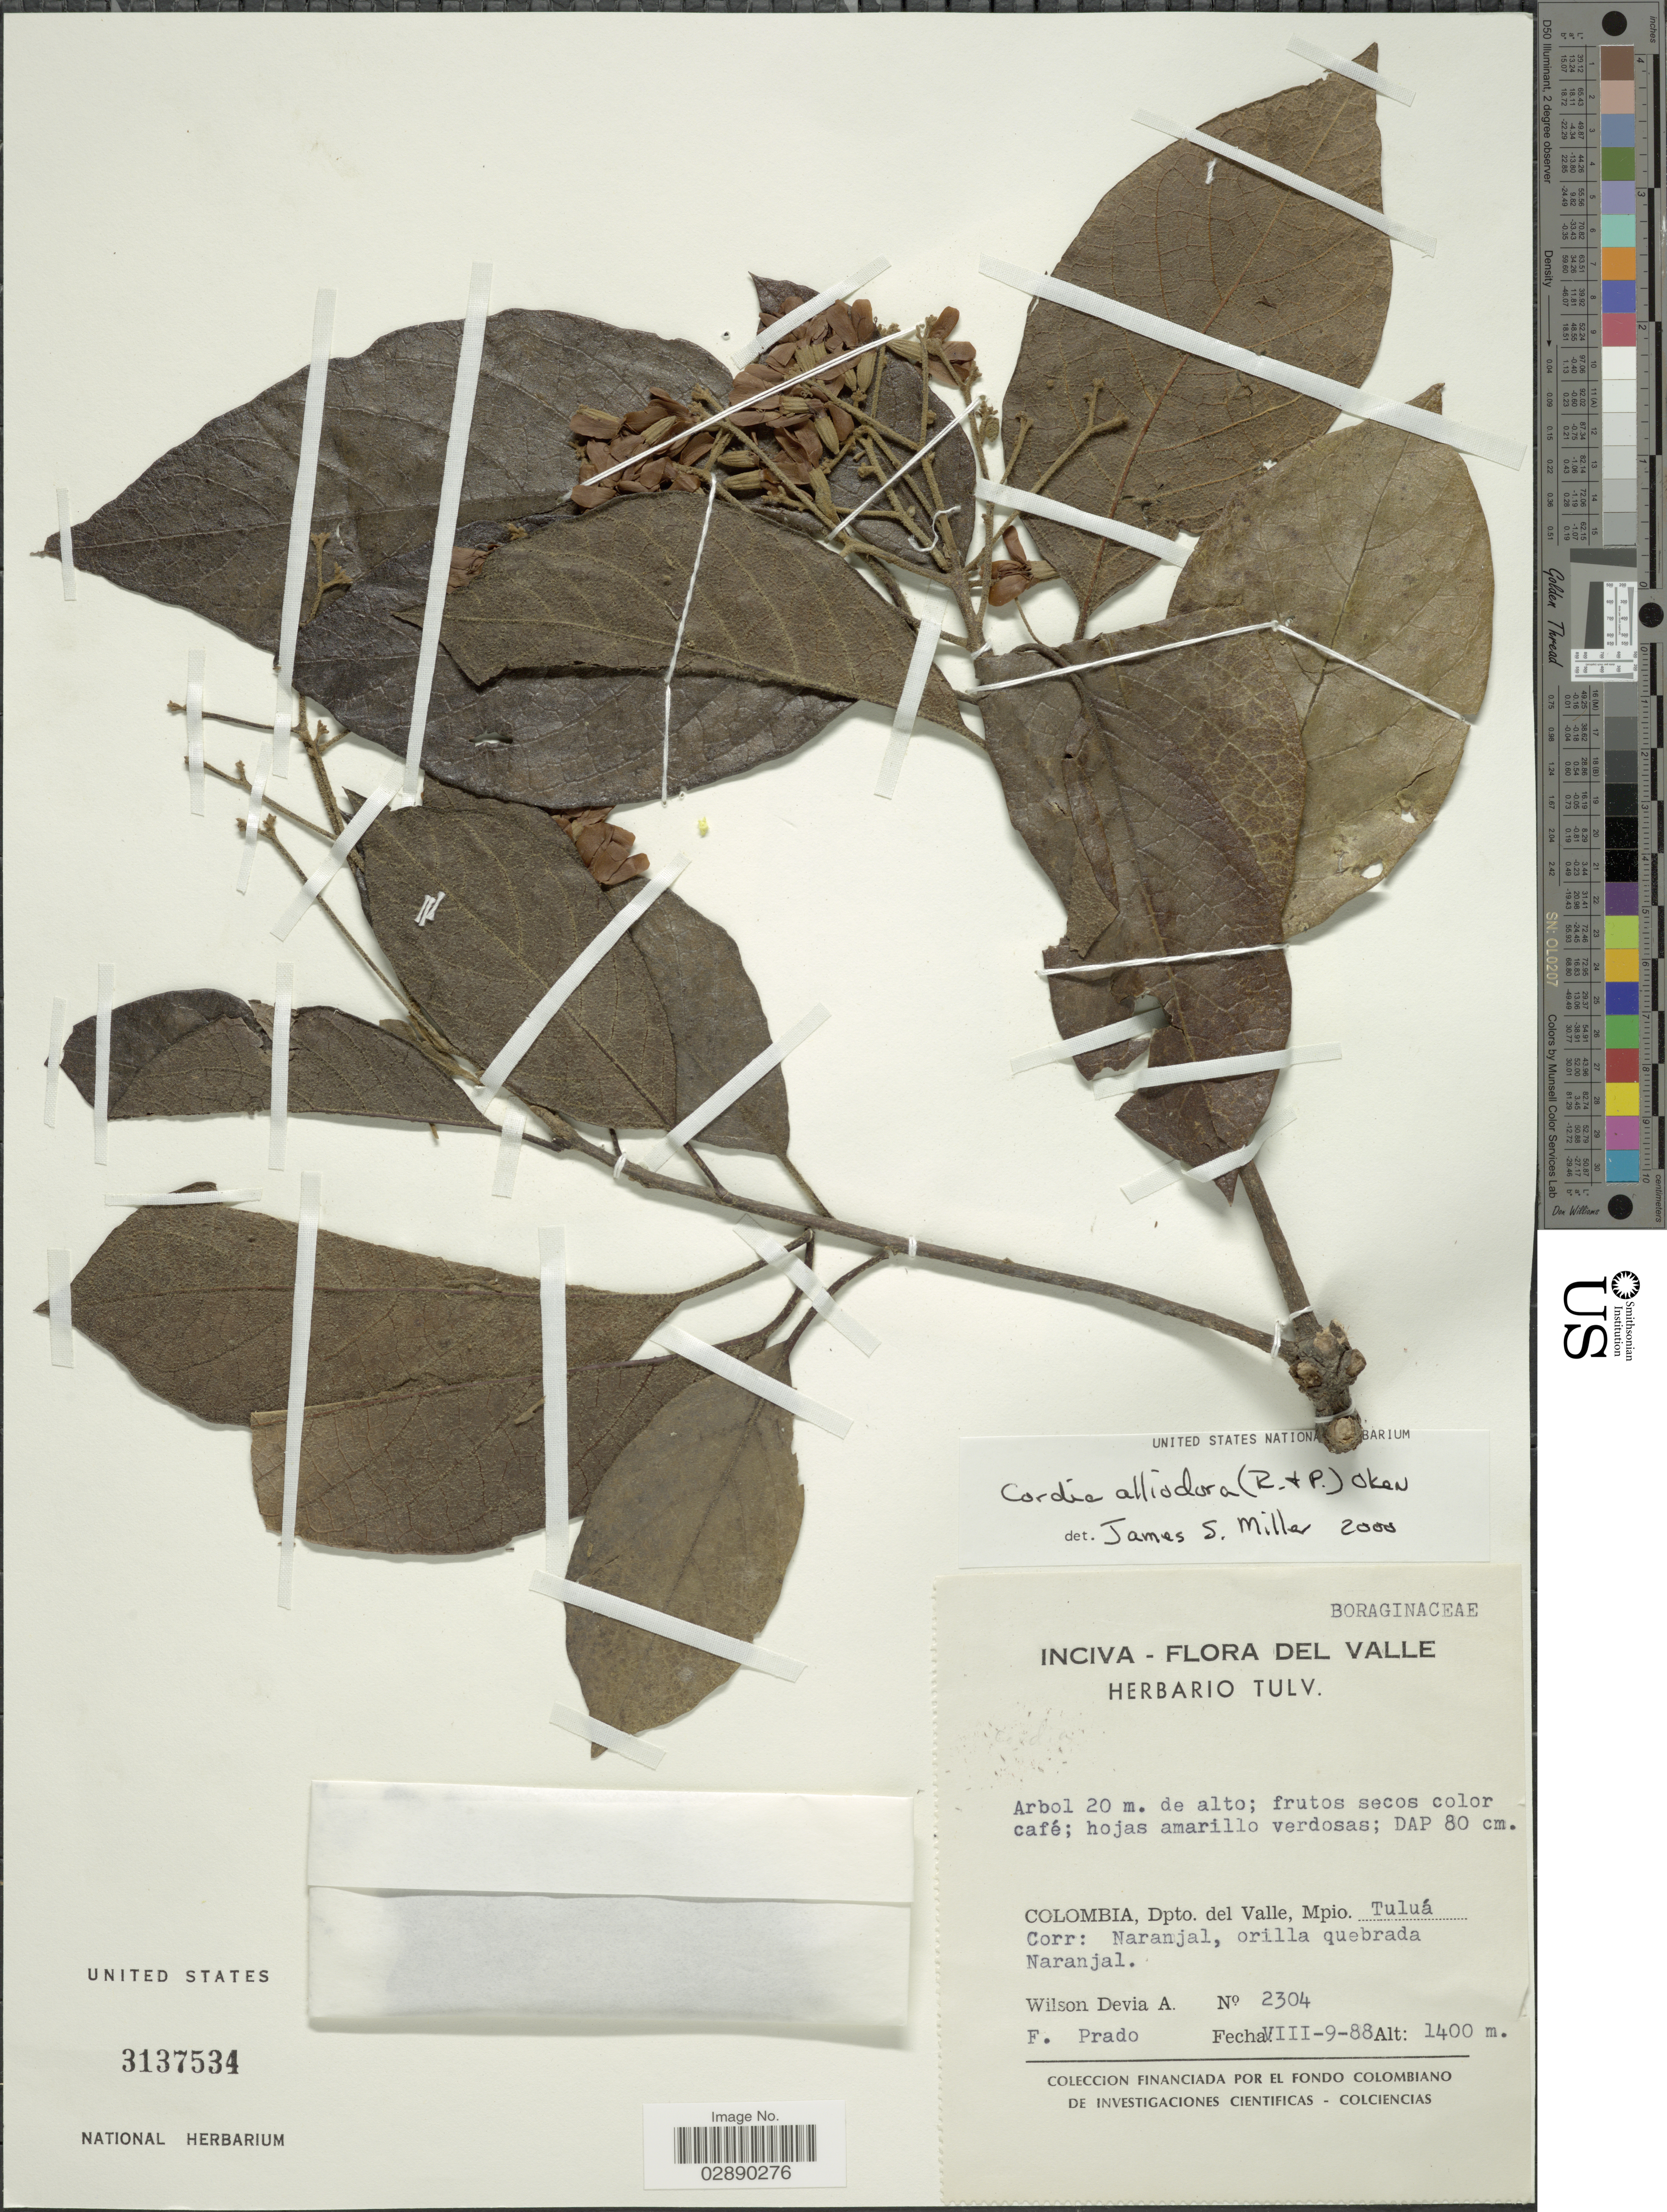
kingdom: Plantae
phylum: Tracheophyta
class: Magnoliopsida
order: Boraginales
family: Cordiaceae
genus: Cordia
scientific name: Cordia alliodora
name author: (Ruiz & Pav.) Oken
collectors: W. Devia A. & F. Prado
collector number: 2304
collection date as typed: Transcribed d/m/y: 9/8/88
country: Colombia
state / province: Valle del Cauca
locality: Dpto. del Valle, Mpio. Tuluá. Corr: Naranjal, orilla quebrada Naranjal.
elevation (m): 1400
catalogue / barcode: US 3137534